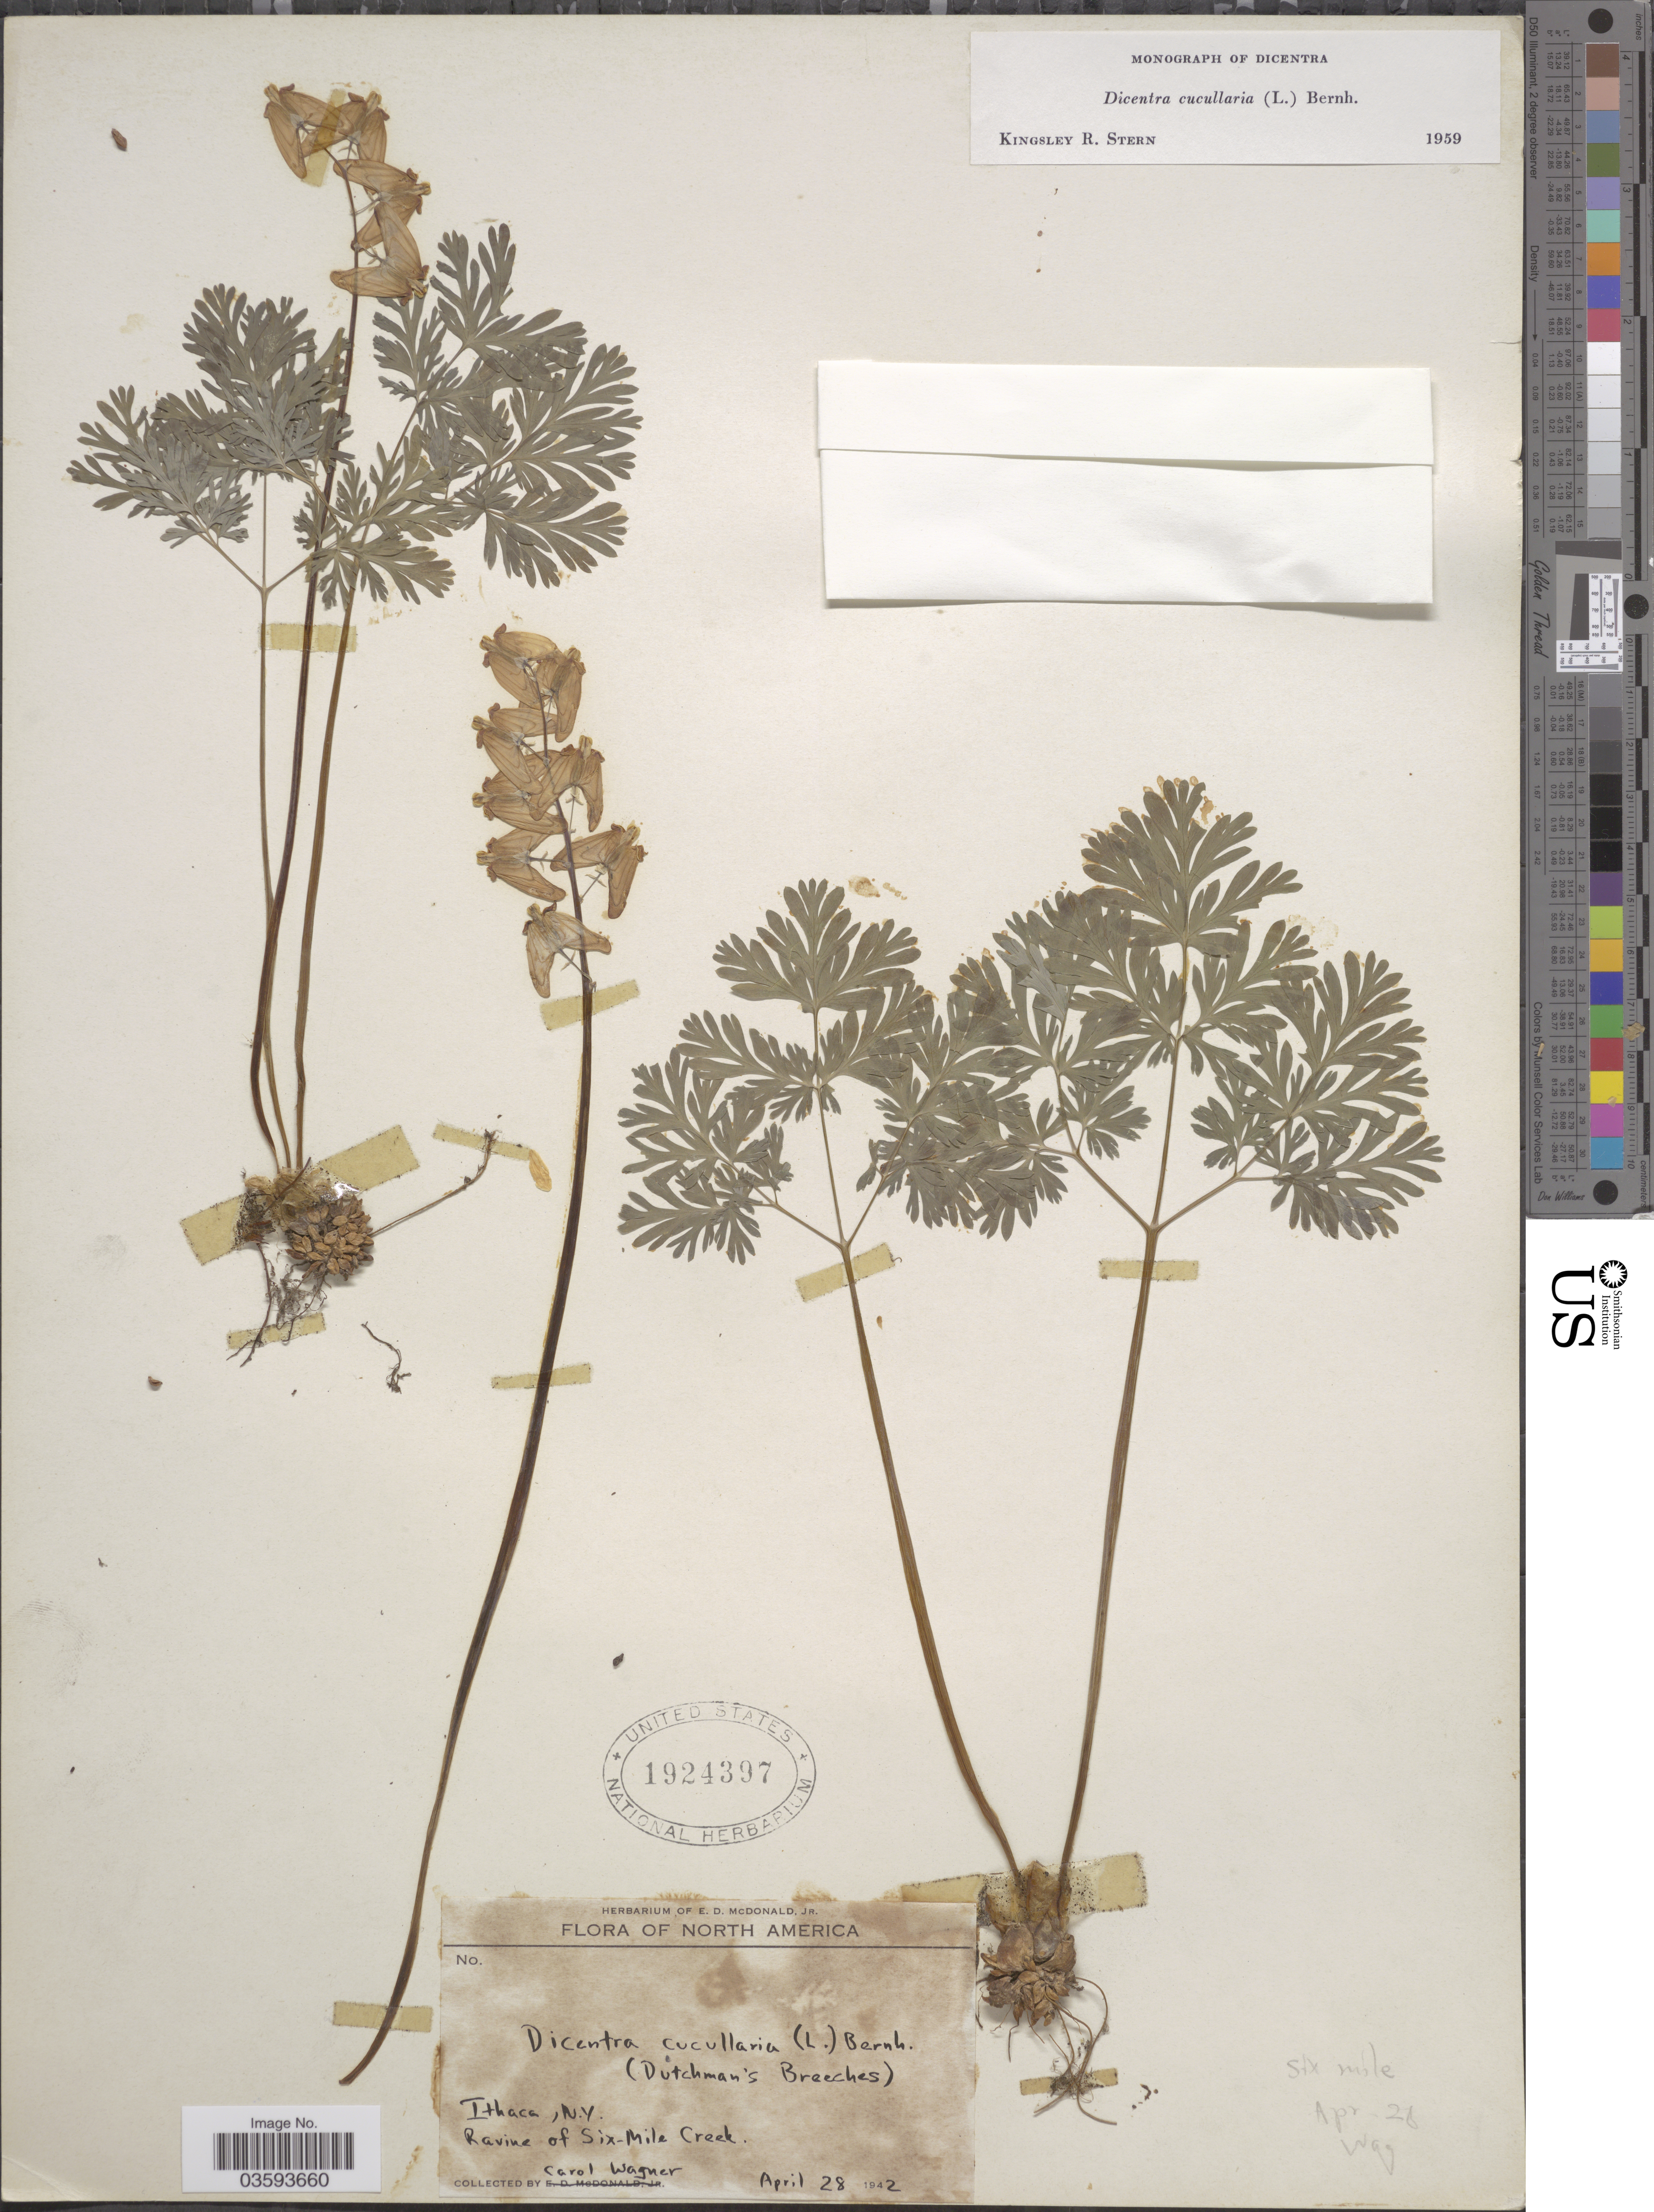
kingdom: Plantae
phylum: Tracheophyta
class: Magnoliopsida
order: Ranunculales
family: Papaveraceae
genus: Dicentra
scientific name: Dicentra cucullaria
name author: (L.) Bernh.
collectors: C. Wagner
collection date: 1942-04-28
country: United States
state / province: New York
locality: Ithaca. Ravine of Six-Mile Creek.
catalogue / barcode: US 1924397